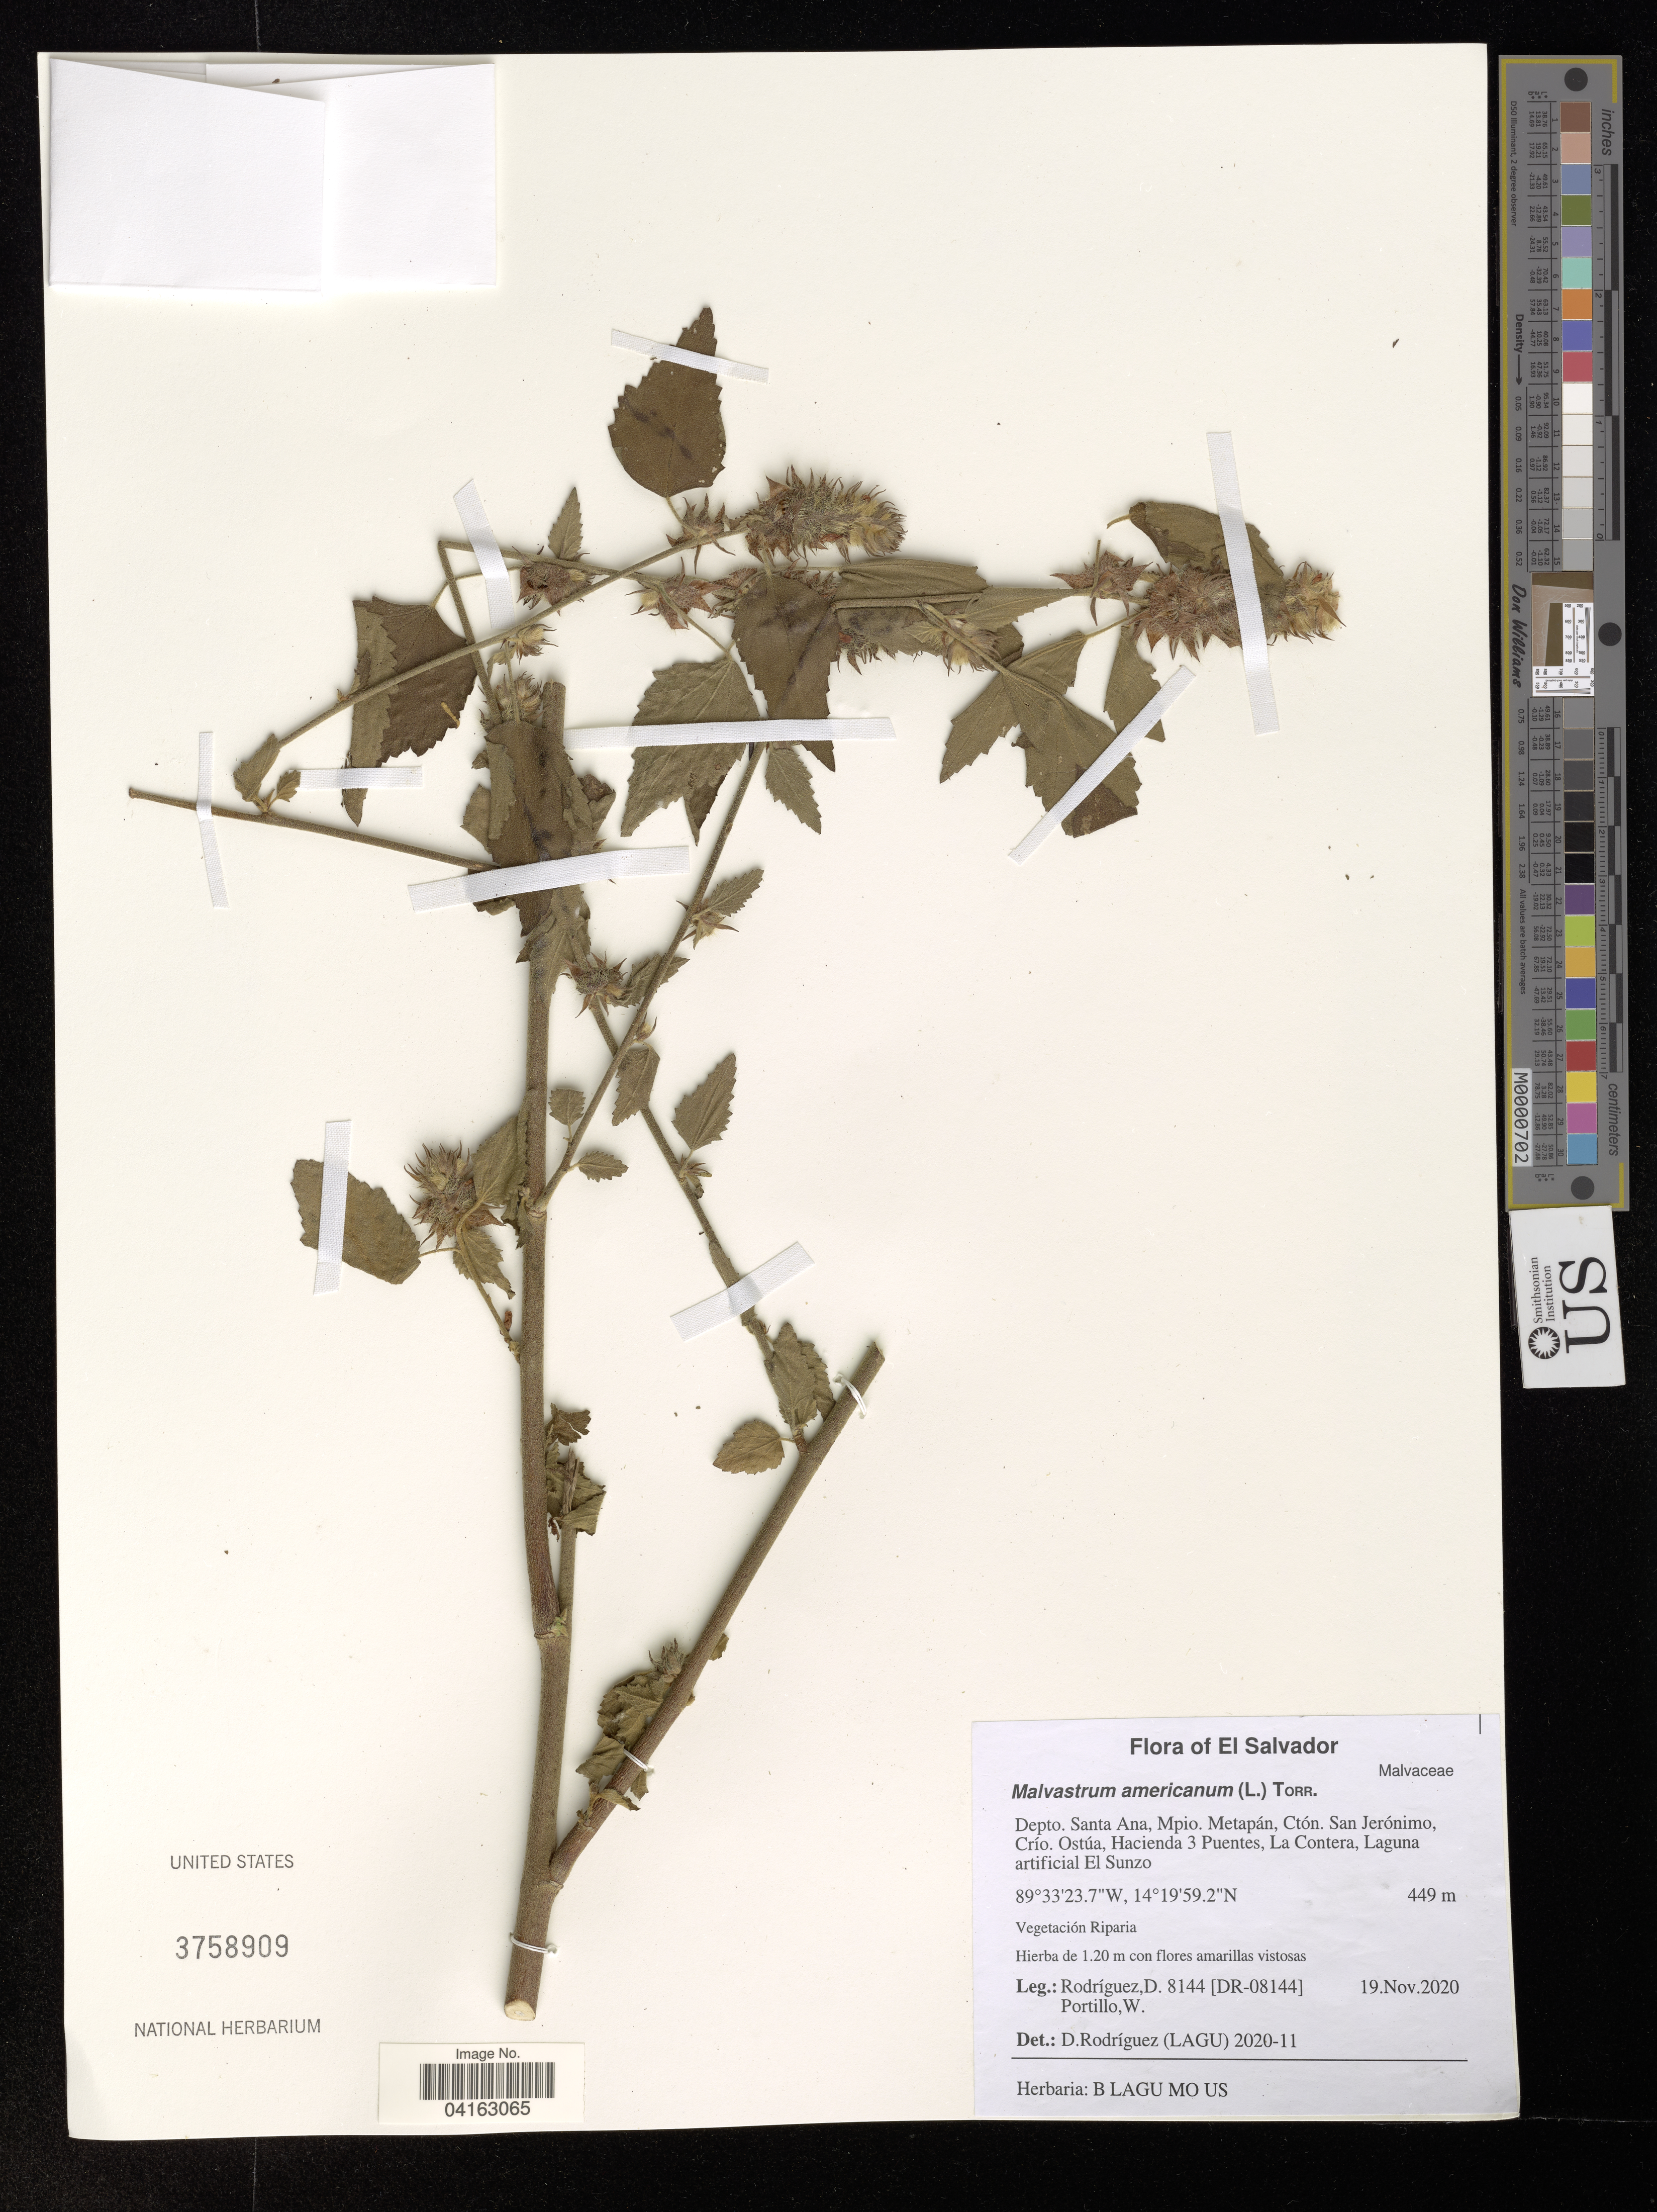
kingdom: Plantae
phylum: Tracheophyta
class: Magnoliopsida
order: Malvales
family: Malvaceae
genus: Malvastrum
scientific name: Malvastrum americanum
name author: (L.) Torr.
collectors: D. Rodriguez & W. Portillo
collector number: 8144 / [DR-08144]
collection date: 2020-11-19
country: El Salvador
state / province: Santa Ana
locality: Depto. Santa Ana, Mpio. Metapán, Ctón. San Jerónimo, Crío. Ostúa, Hacienda 3 Puentes, La Contera, Laguna artificial El Sunzo.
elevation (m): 449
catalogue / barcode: US 3758909